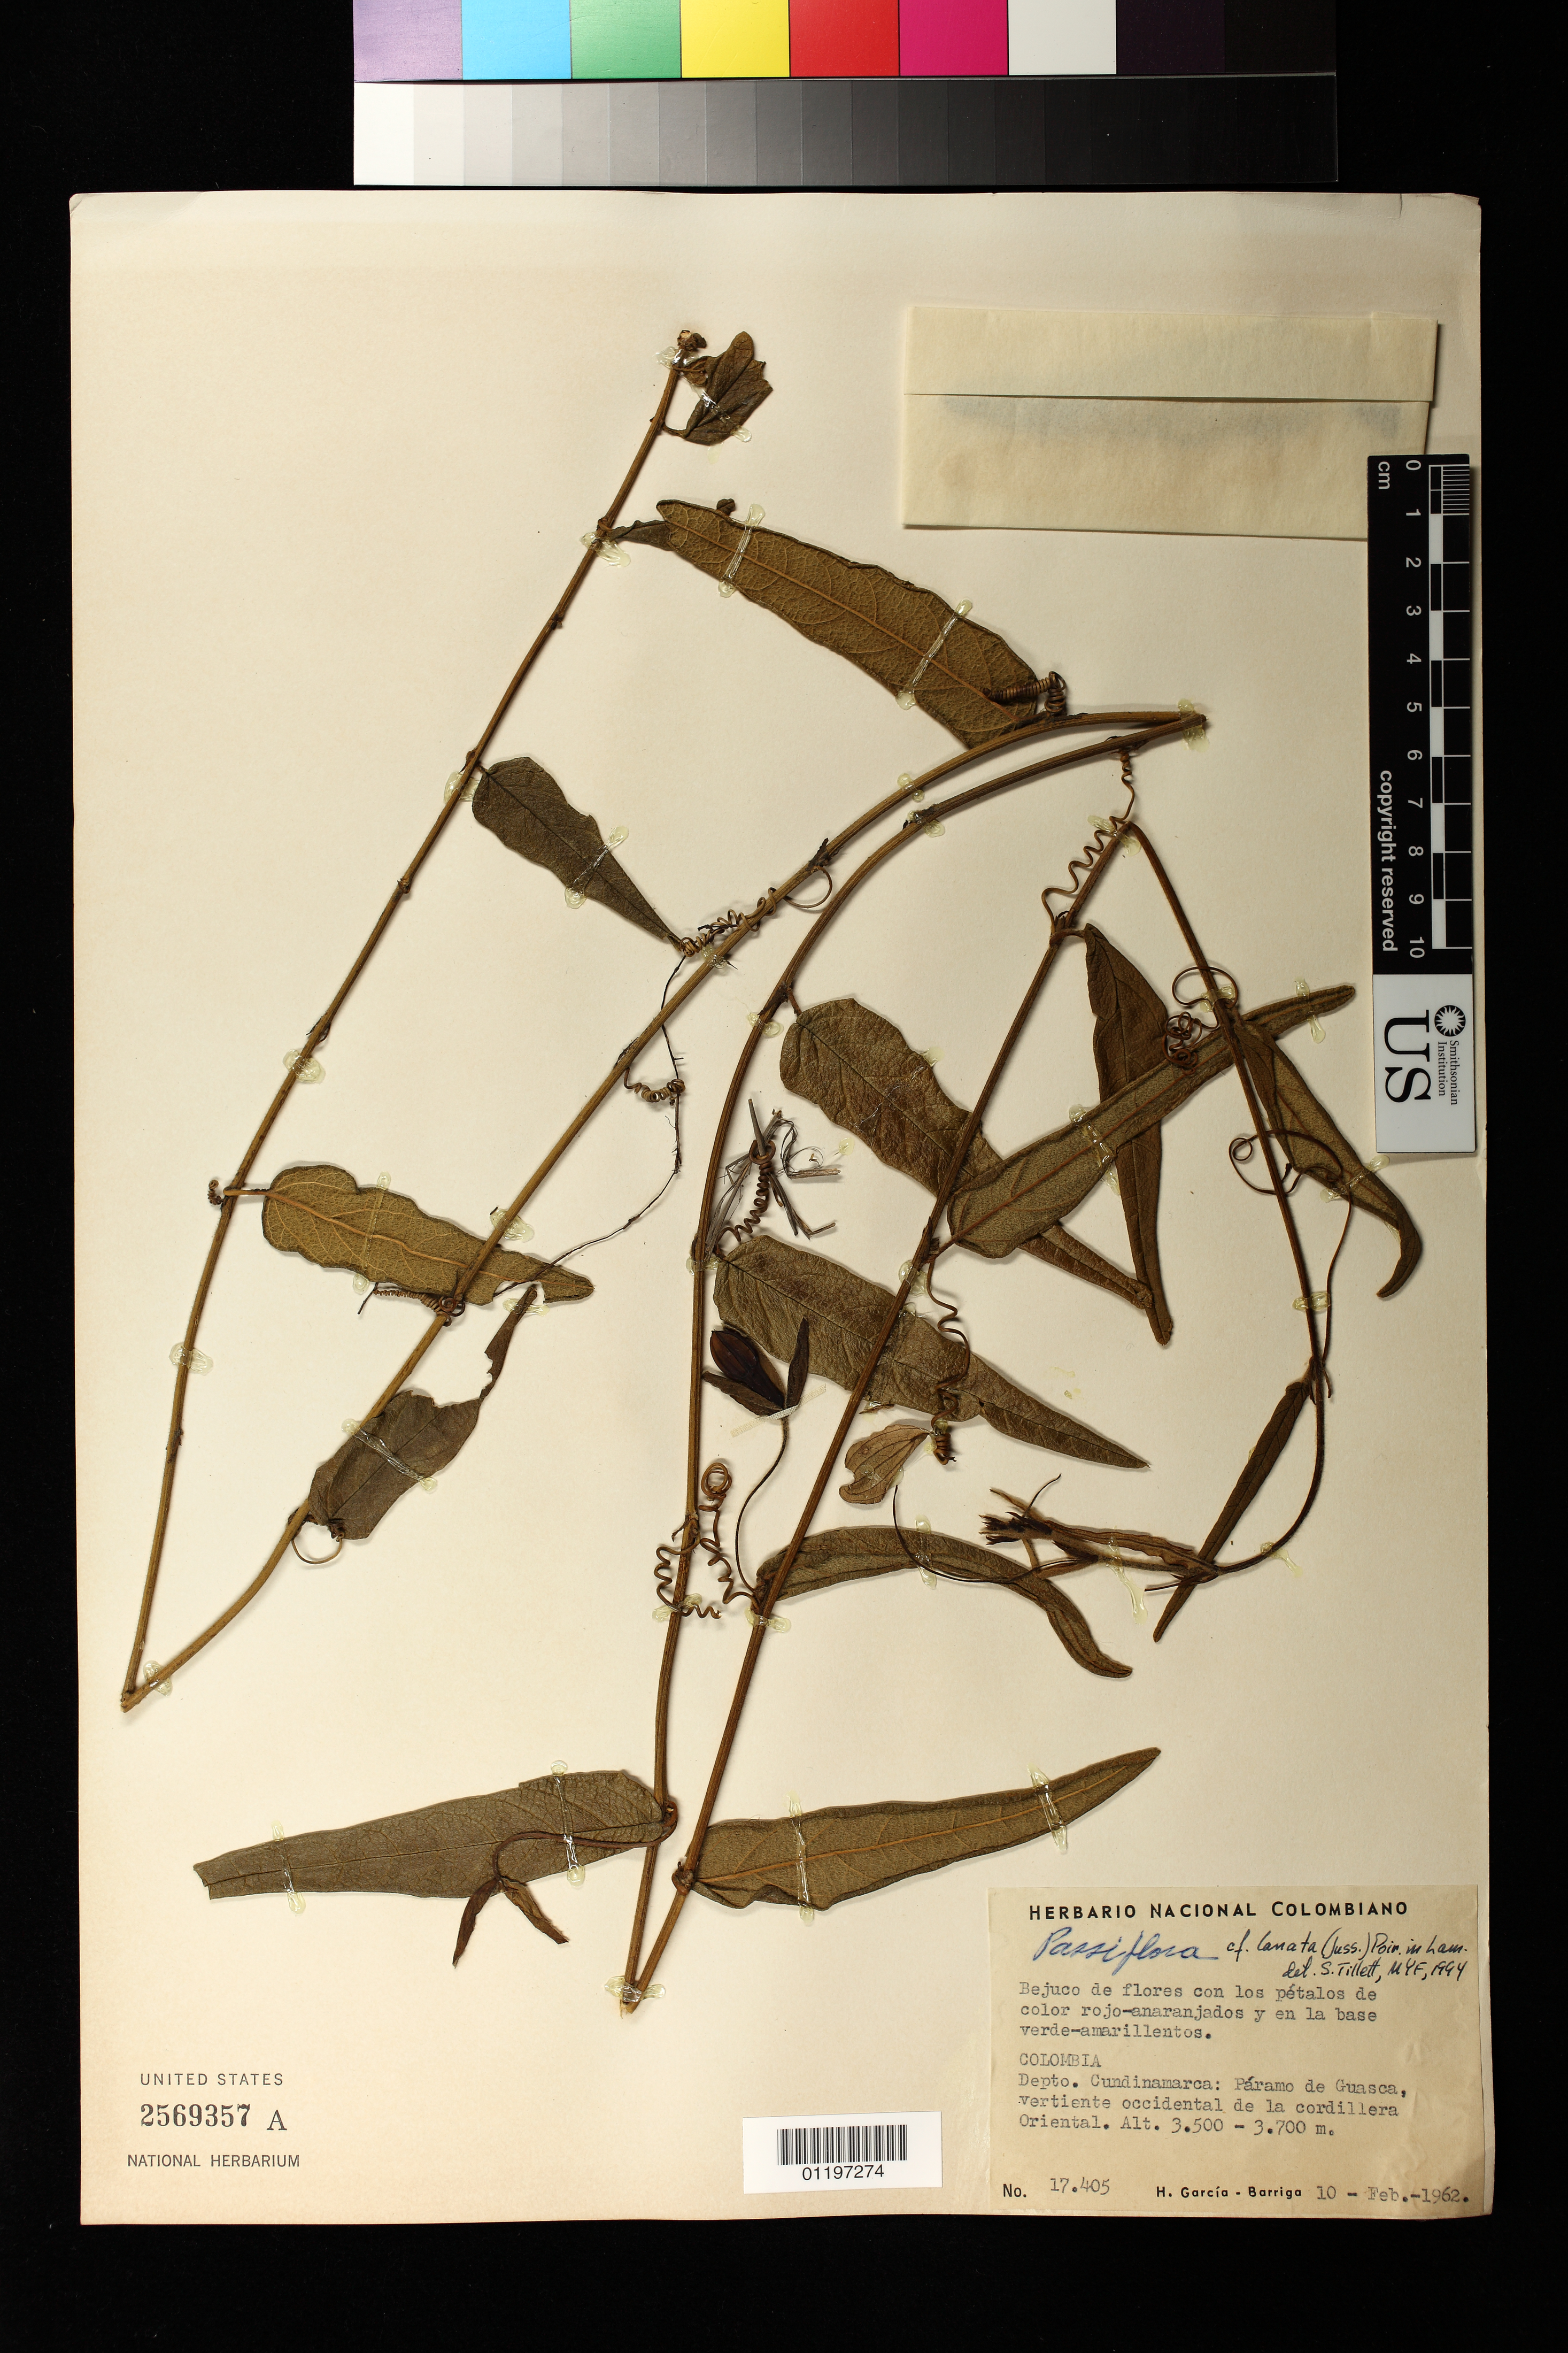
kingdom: Plantae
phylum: Tracheophyta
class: Magnoliopsida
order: Malpighiales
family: Passifloraceae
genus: Passiflora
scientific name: Passiflora lanata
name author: (Juss.) Poir.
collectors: H. García Barriga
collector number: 17405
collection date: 1962-02-10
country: Colombia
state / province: Cundinamarca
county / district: Guasca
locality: Páramo de Guasca, vertiente occidental de la cordillera Oriental.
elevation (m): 3500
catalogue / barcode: US 2569357A